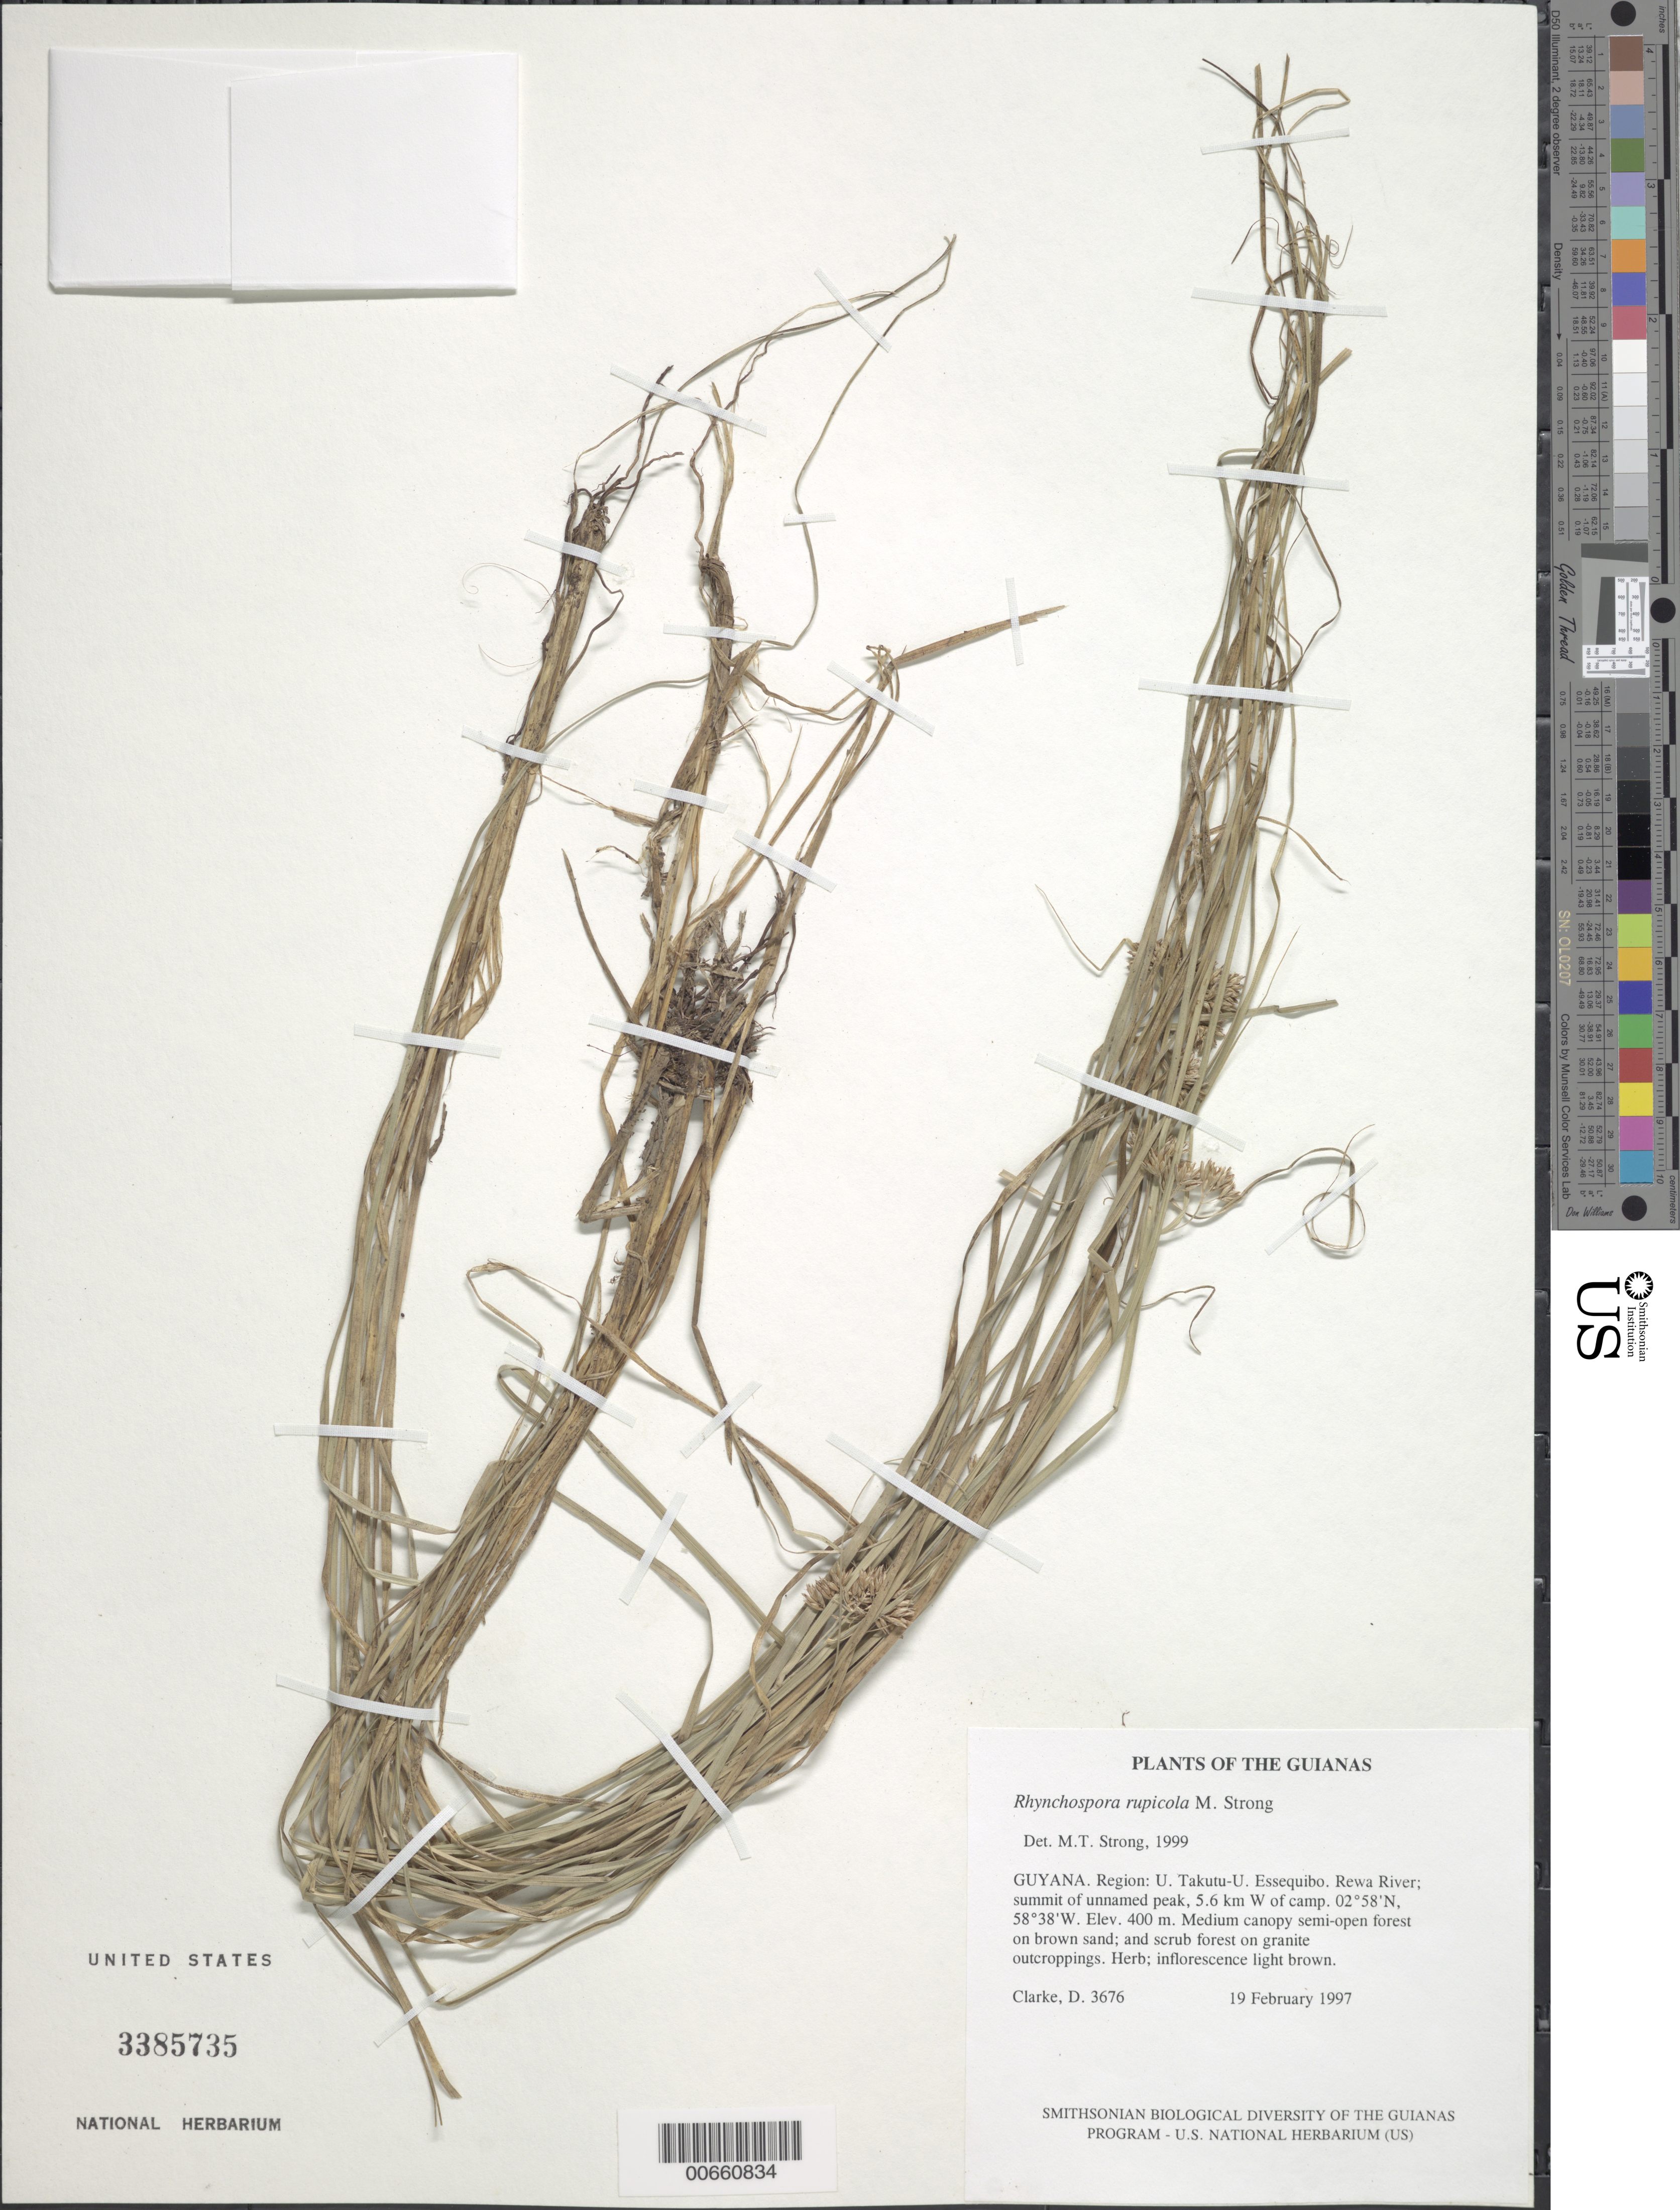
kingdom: Plantae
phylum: Tracheophyta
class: Liliopsida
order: Poales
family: Cyperaceae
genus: Rhynchospora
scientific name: Rhynchospora rupicola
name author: M.T. Strong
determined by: Strong, M. T., (US), Smithsonian Institution - National Museum of Natural History (UNITED STATES)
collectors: H. D. Clarke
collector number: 3676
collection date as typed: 19 February 1997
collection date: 1997-02-19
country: Guyana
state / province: U. Takutu-U. Essequibo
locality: Rewa River; summit of unnamed peak, 5.6 km W of camp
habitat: Medium canopy semi-open forest on brown sand; and scrub forest on granite outcroppings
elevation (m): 400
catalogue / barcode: US 3385735